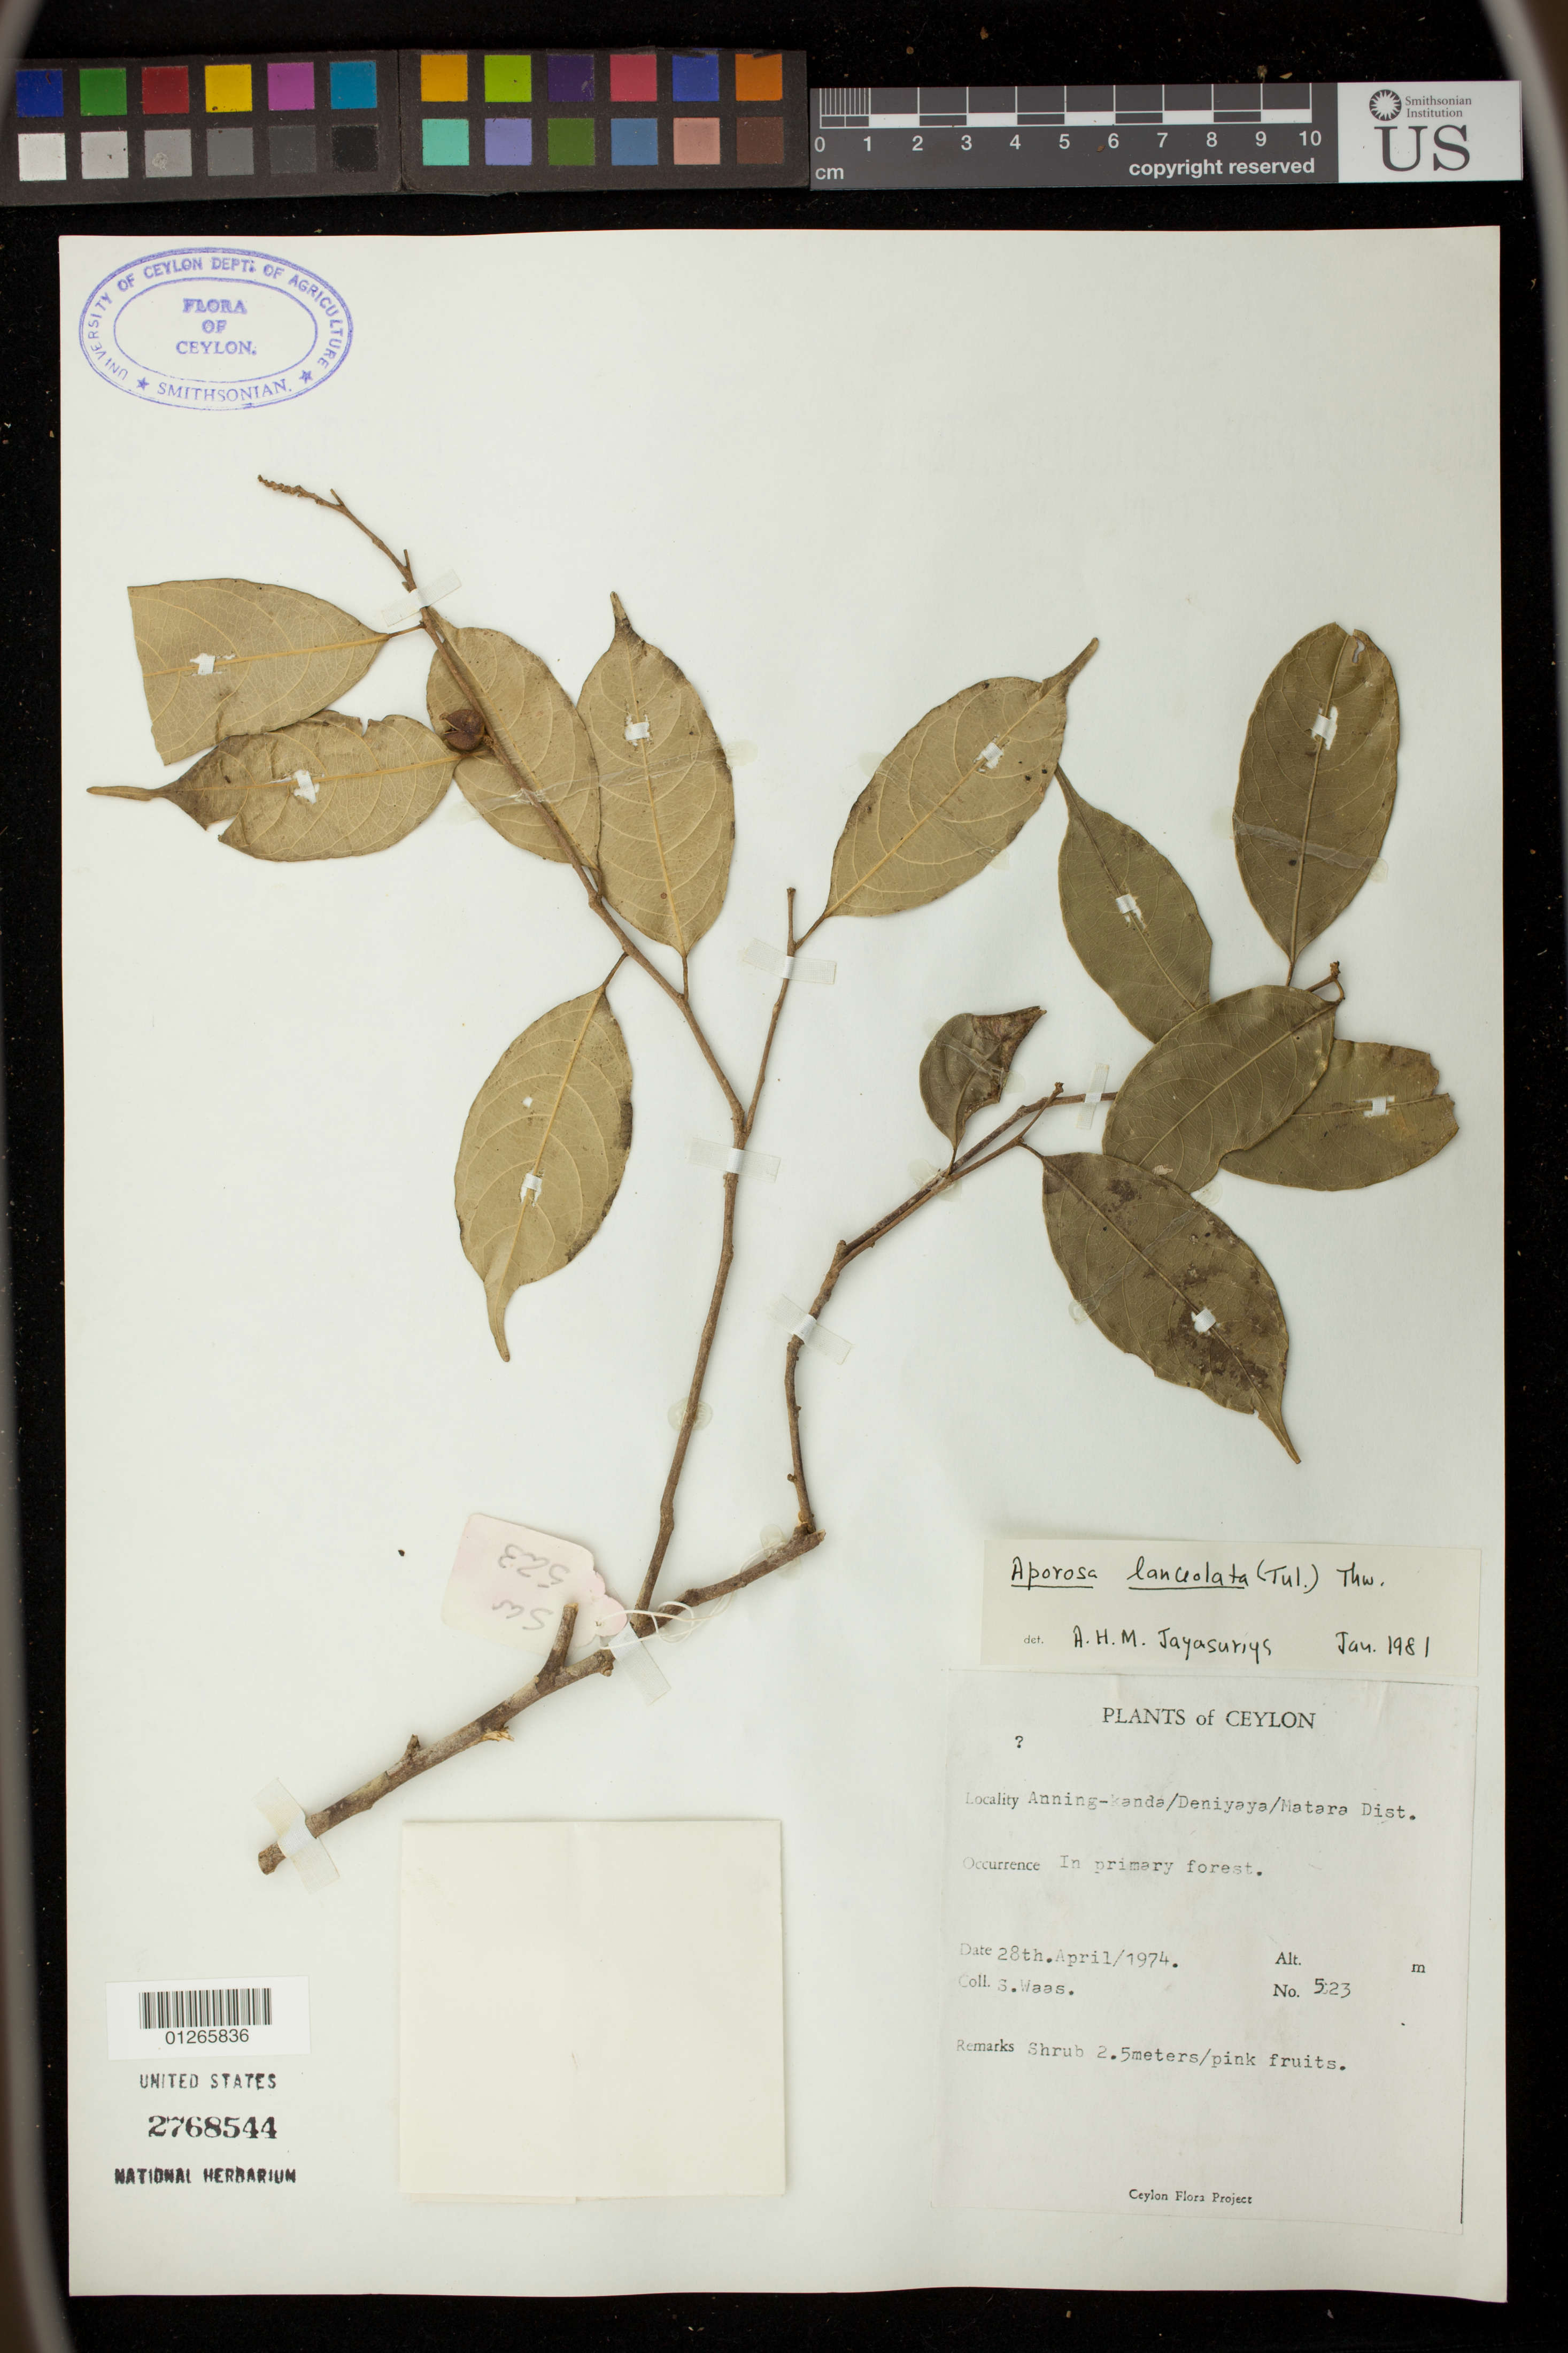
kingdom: Plantae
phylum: Tracheophyta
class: Magnoliopsida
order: Malpighiales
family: Phyllanthaceae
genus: Aporosa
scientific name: Aporosa lanceolata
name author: Müll. Arg.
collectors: S. Waas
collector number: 523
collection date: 1974-04-28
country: Sri Lanka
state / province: Southern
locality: Anning-kanda/Deniyaya/Matara Dist.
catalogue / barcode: US 2768544